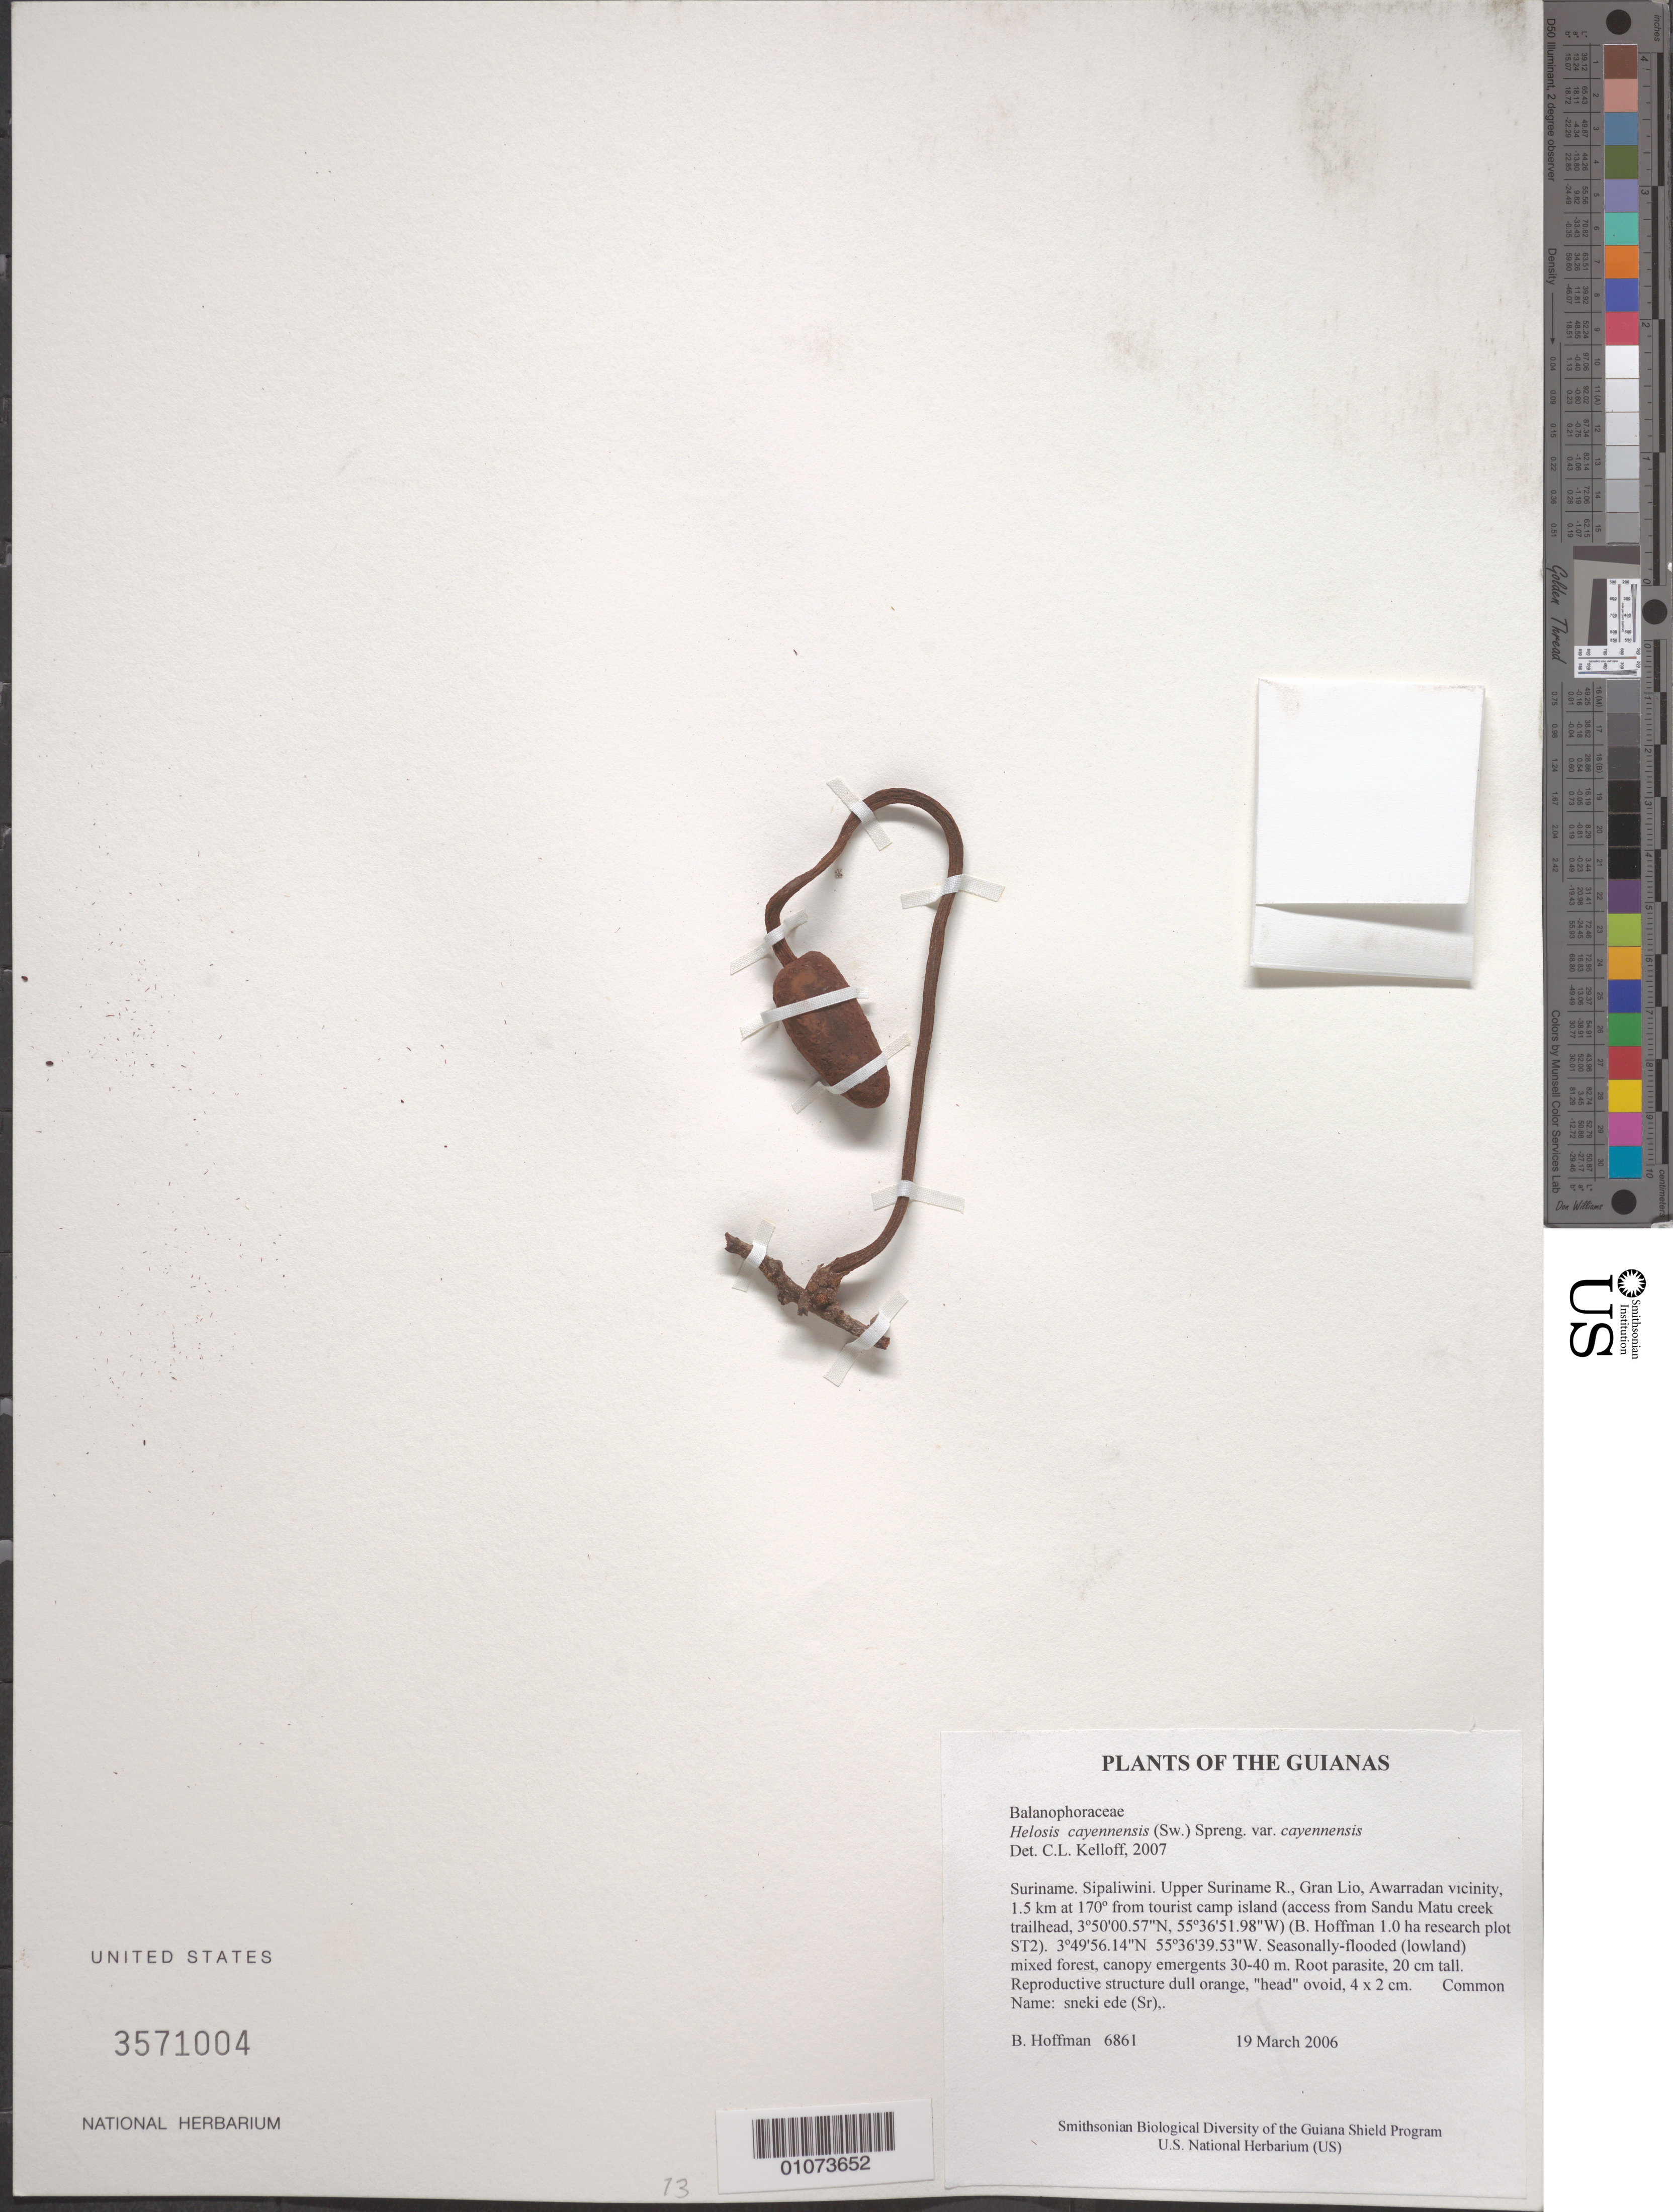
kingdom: Plantae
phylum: Tracheophyta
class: Magnoliopsida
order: Santalales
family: Balanophoraceae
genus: Helosis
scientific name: Helosis cayennensis var. cayennensis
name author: (Sw.) Spreng.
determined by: Kelloff, Carol L., (US), Smithsonian Institution - National Museum of Natural History (UNITED STATES)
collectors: B. Hoffman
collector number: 6861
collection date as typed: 19 March 2006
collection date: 2006-03-19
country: Suriname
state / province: Sipaliwini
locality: Upper Suriname R., Gran Lio, Awarradan vicinity, 1.5 km at 170º from tourist camp island (access from Sandu Matu creek trailhead, 3º50'00.57"N, 55º36'51.98"W) (B. Hoffman 1.0 ha research plot ST2)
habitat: Seasonally-flooded (lowland) mixed forest, canopy emergents 30-40 m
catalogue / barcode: US 3571004